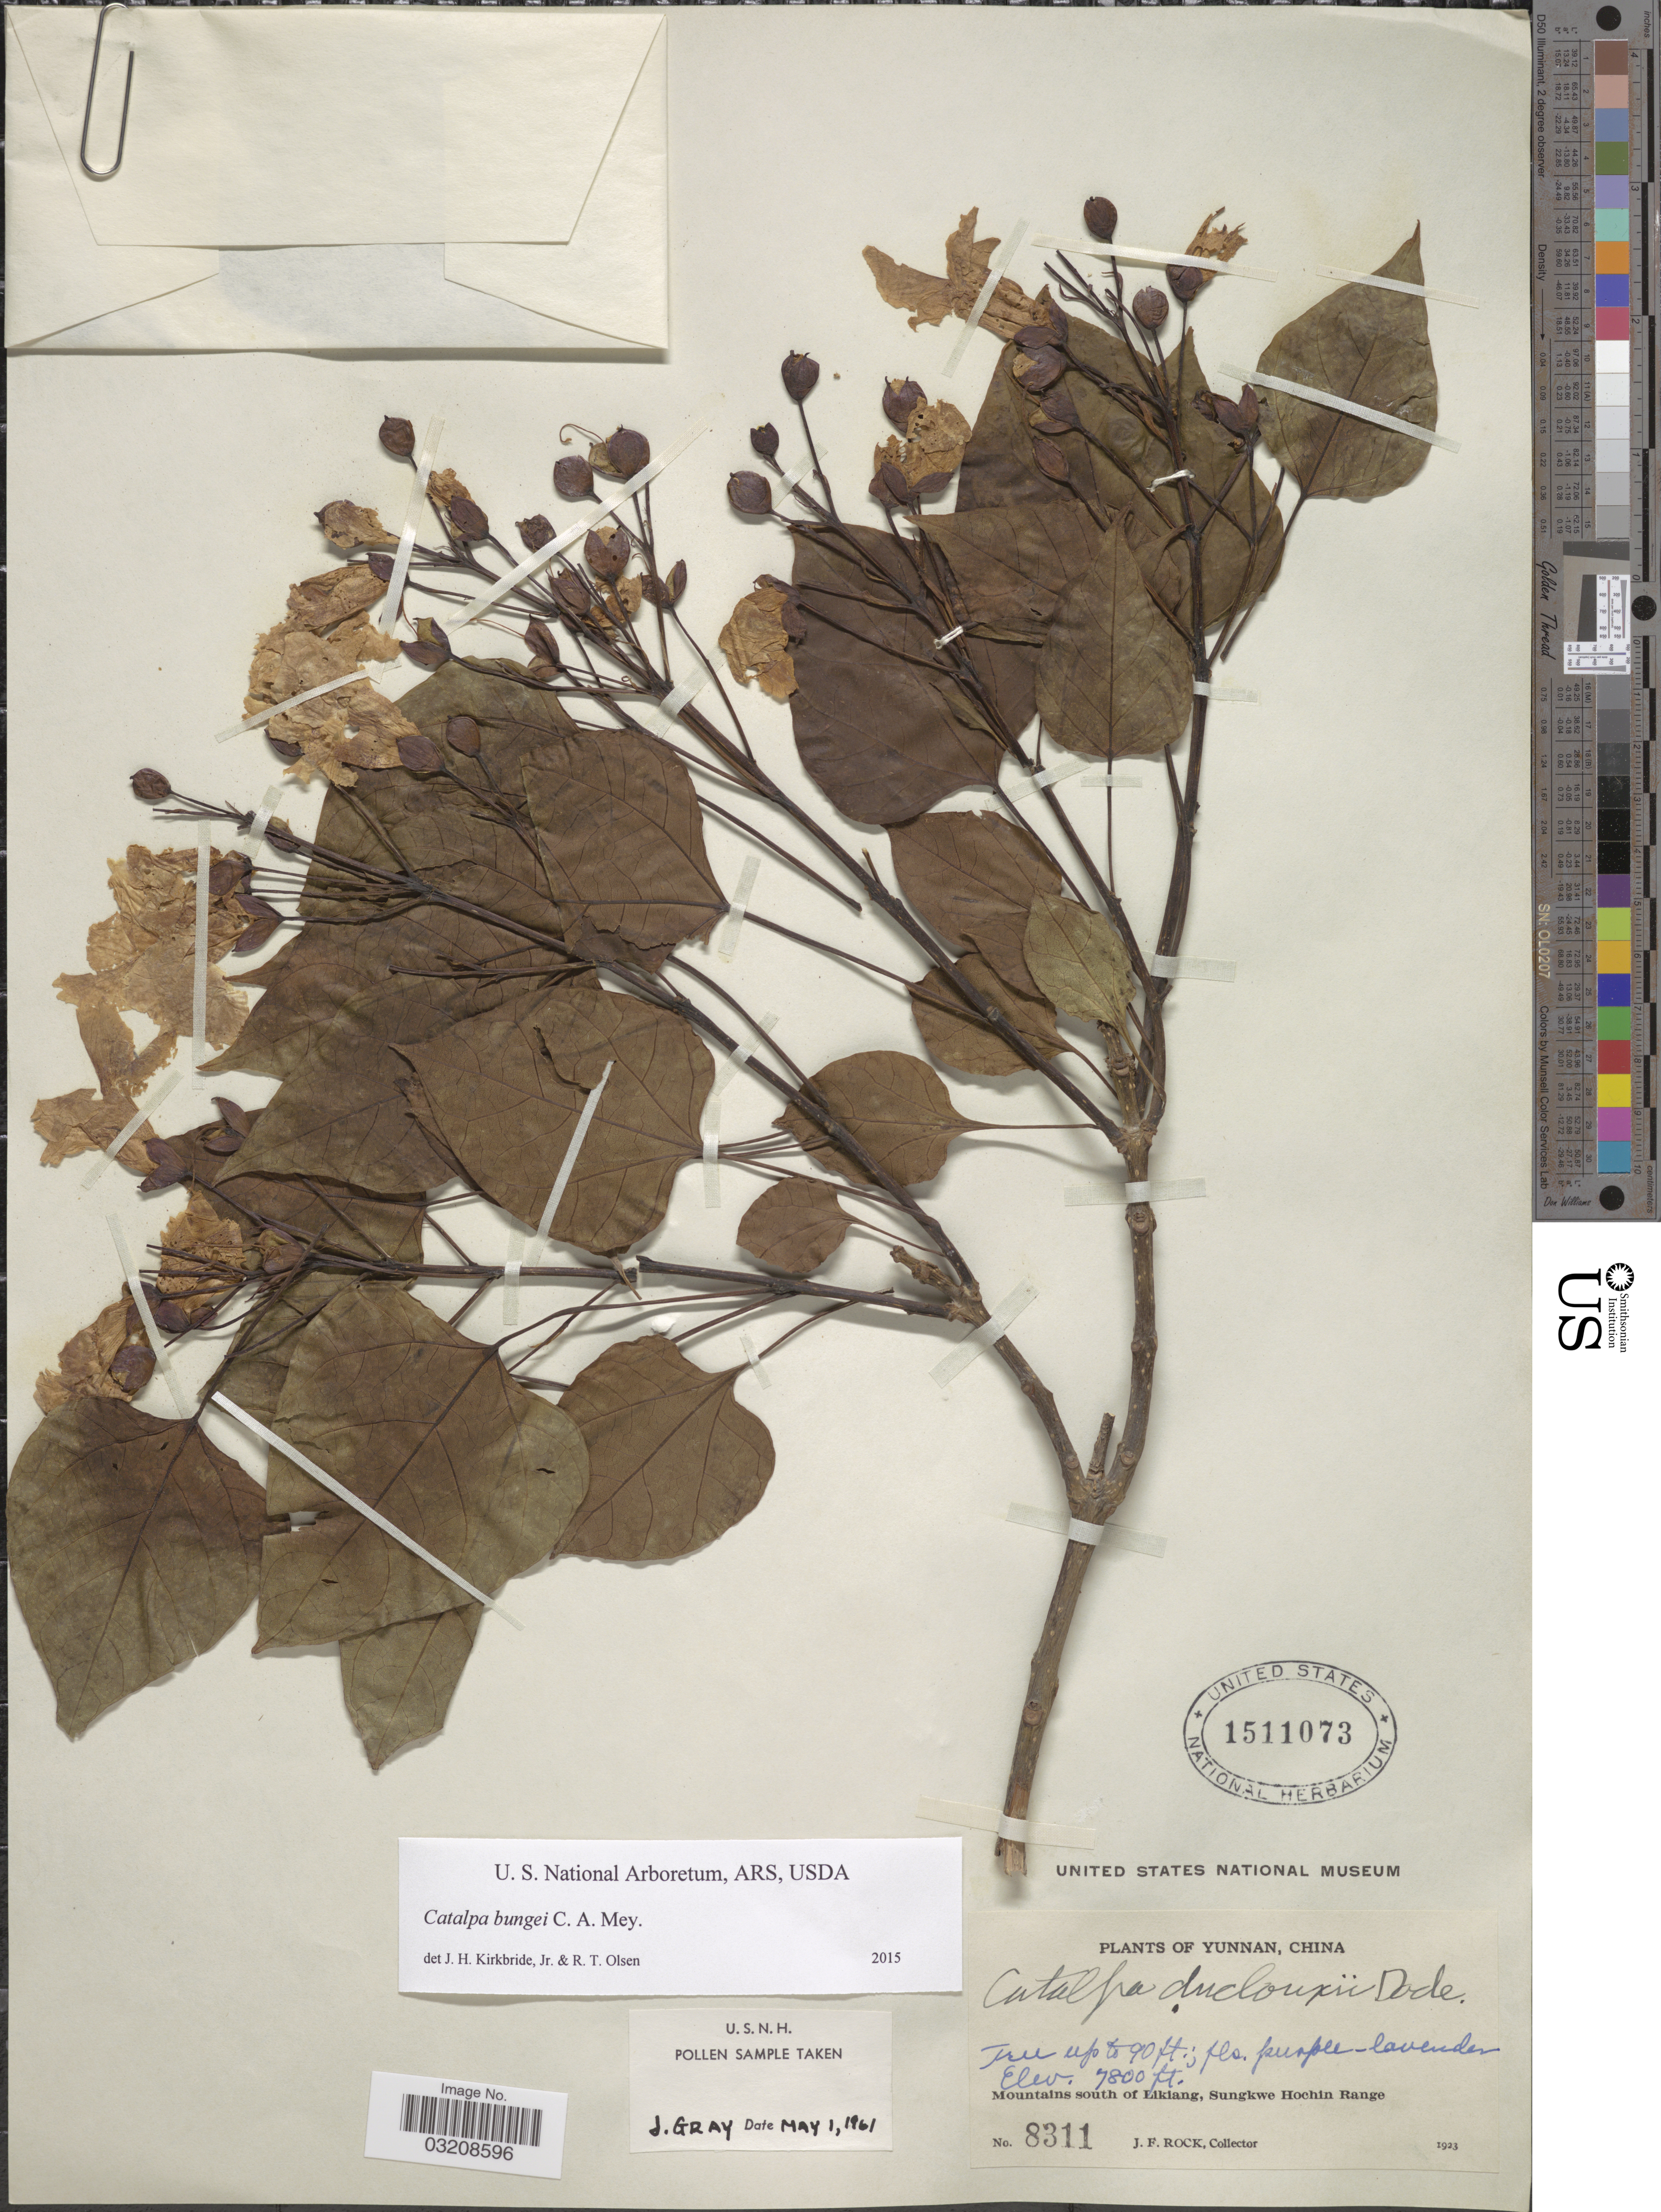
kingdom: Plantae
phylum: Tracheophyta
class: Magnoliopsida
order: Lamiales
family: Bignoniaceae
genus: Catalpa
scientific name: Catalpa bungei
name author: C.A. Mey.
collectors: J. Rock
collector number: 8311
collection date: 1923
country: China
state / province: Yunnan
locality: Mountains south of Likiang, Sungkwe Hochin Range.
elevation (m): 2377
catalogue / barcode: US 1511073